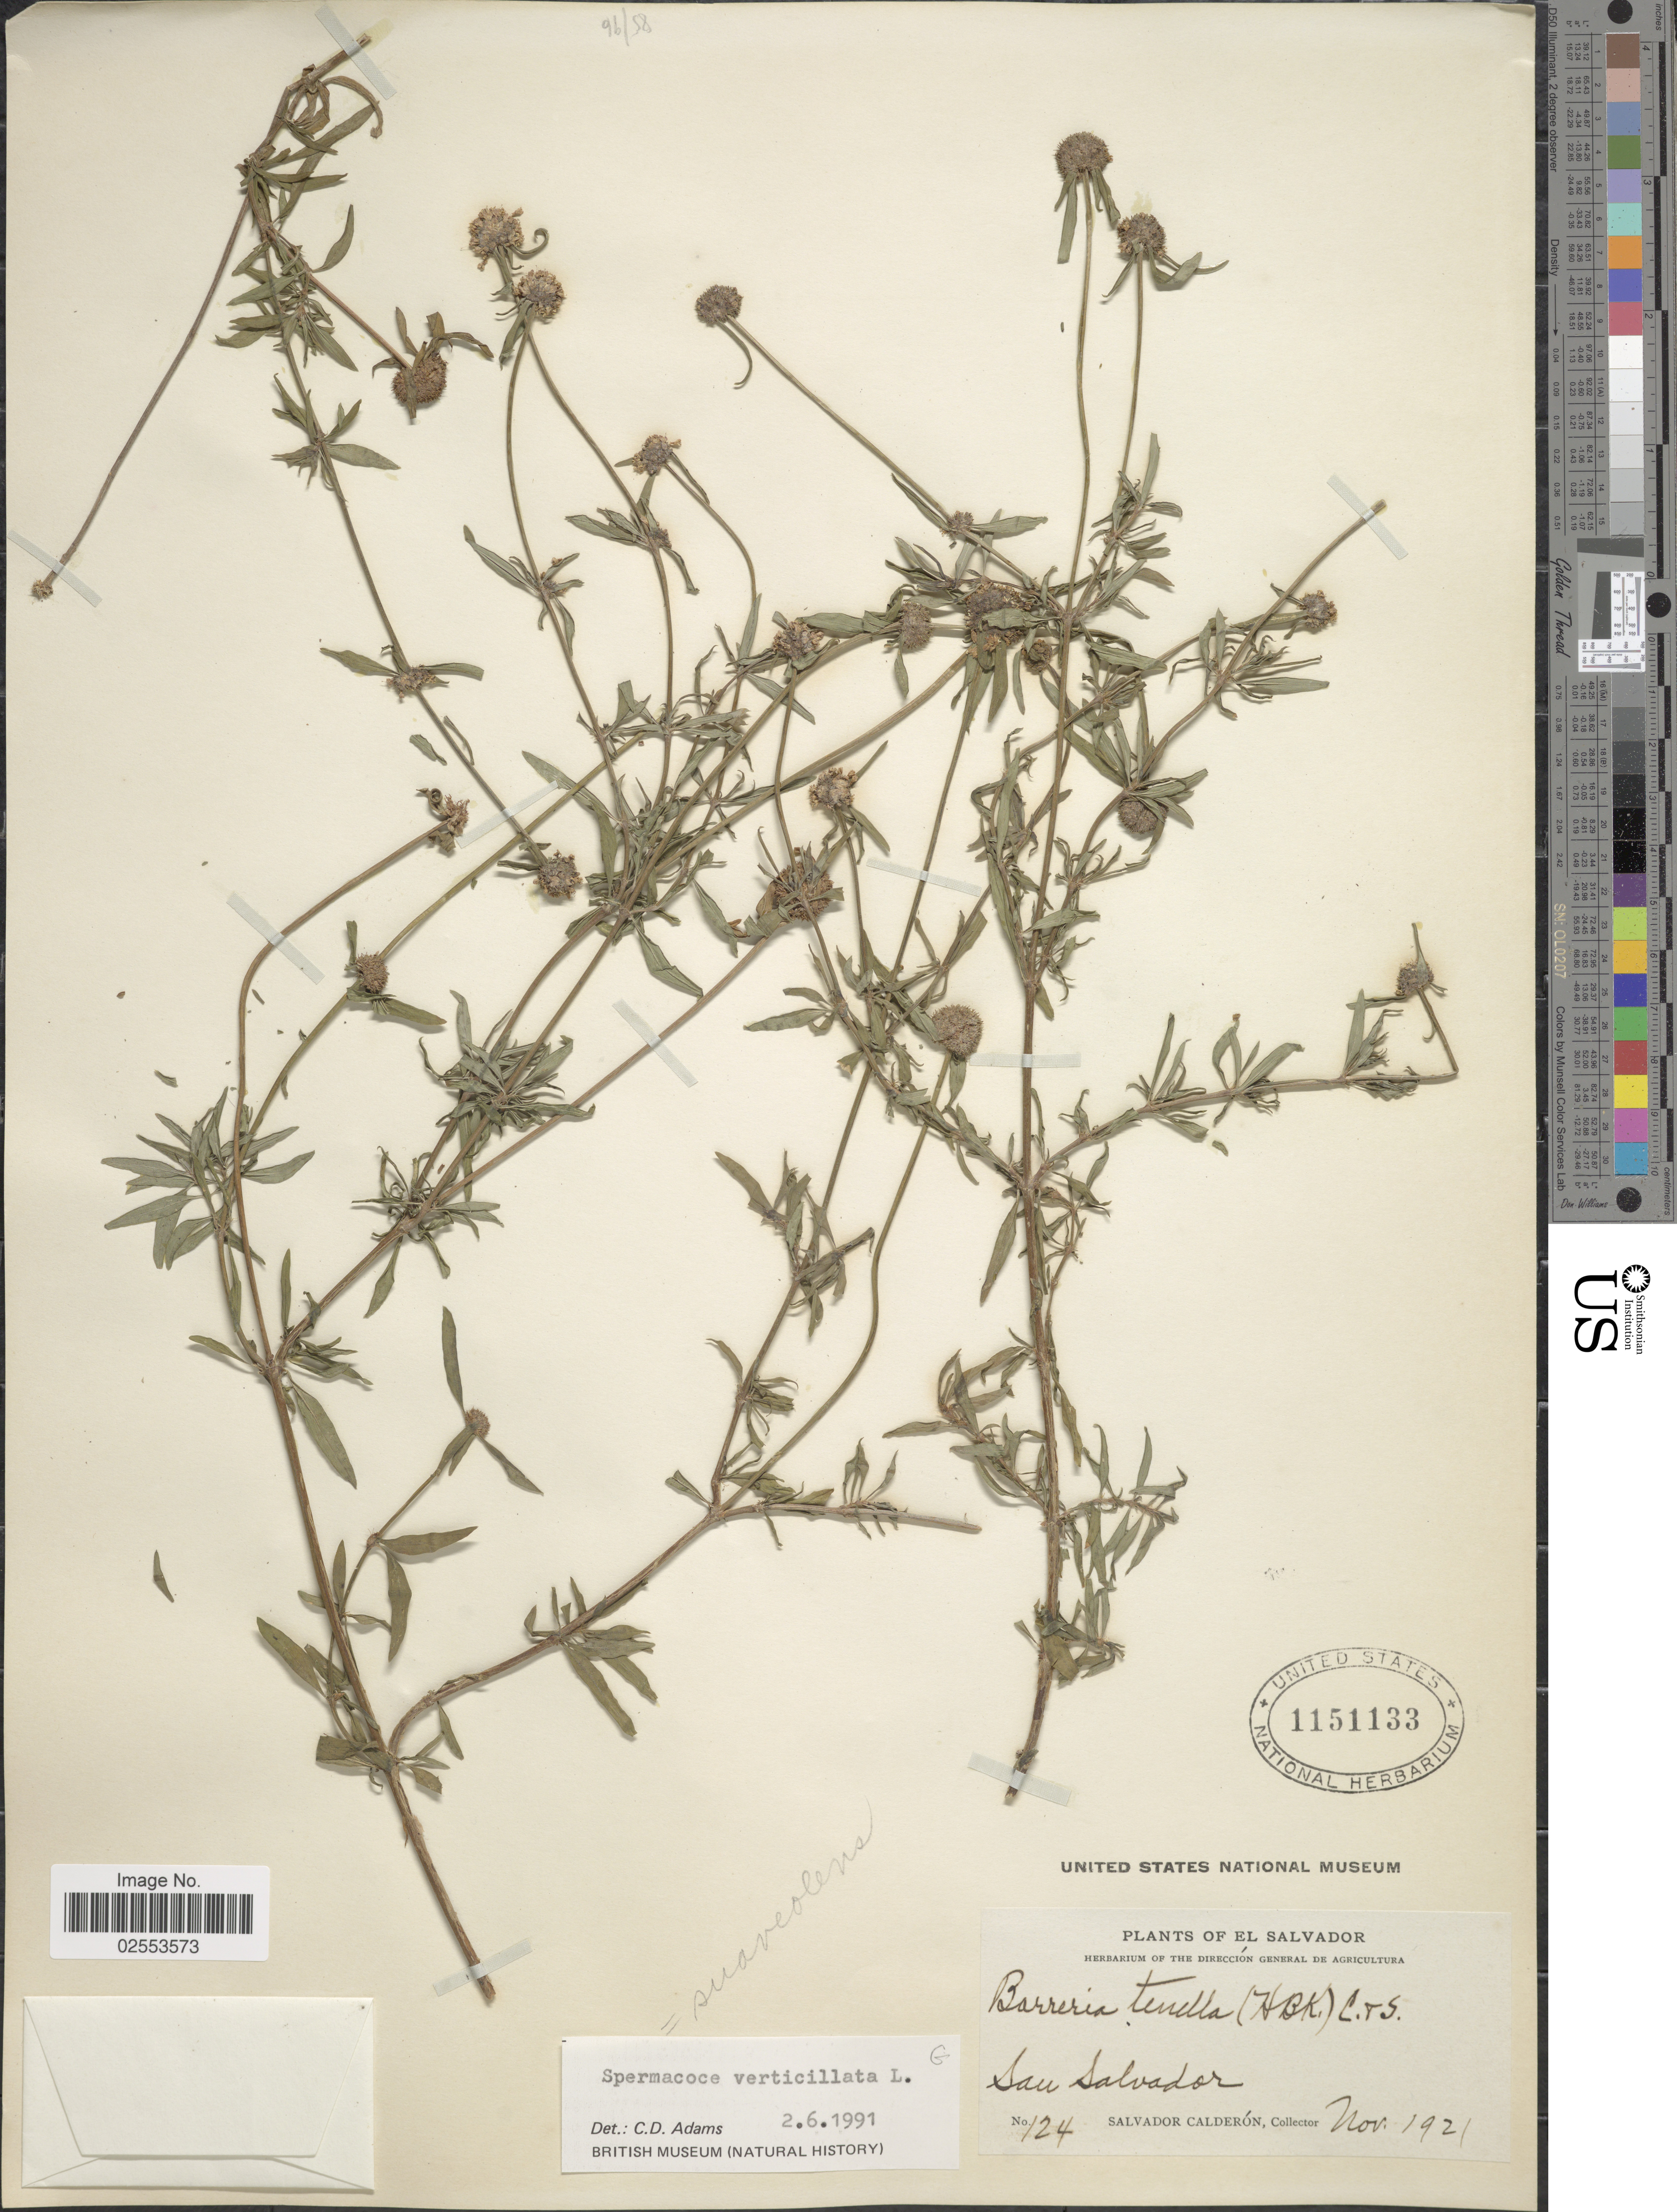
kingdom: Plantae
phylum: Tracheophyta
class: Magnoliopsida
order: Gentianales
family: Rubiaceae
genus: Spermacoce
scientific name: Spermacoce verticillata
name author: L.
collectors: S. Calderón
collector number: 124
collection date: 1921-11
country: El Salvador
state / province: San Salvador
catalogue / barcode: US 1151133